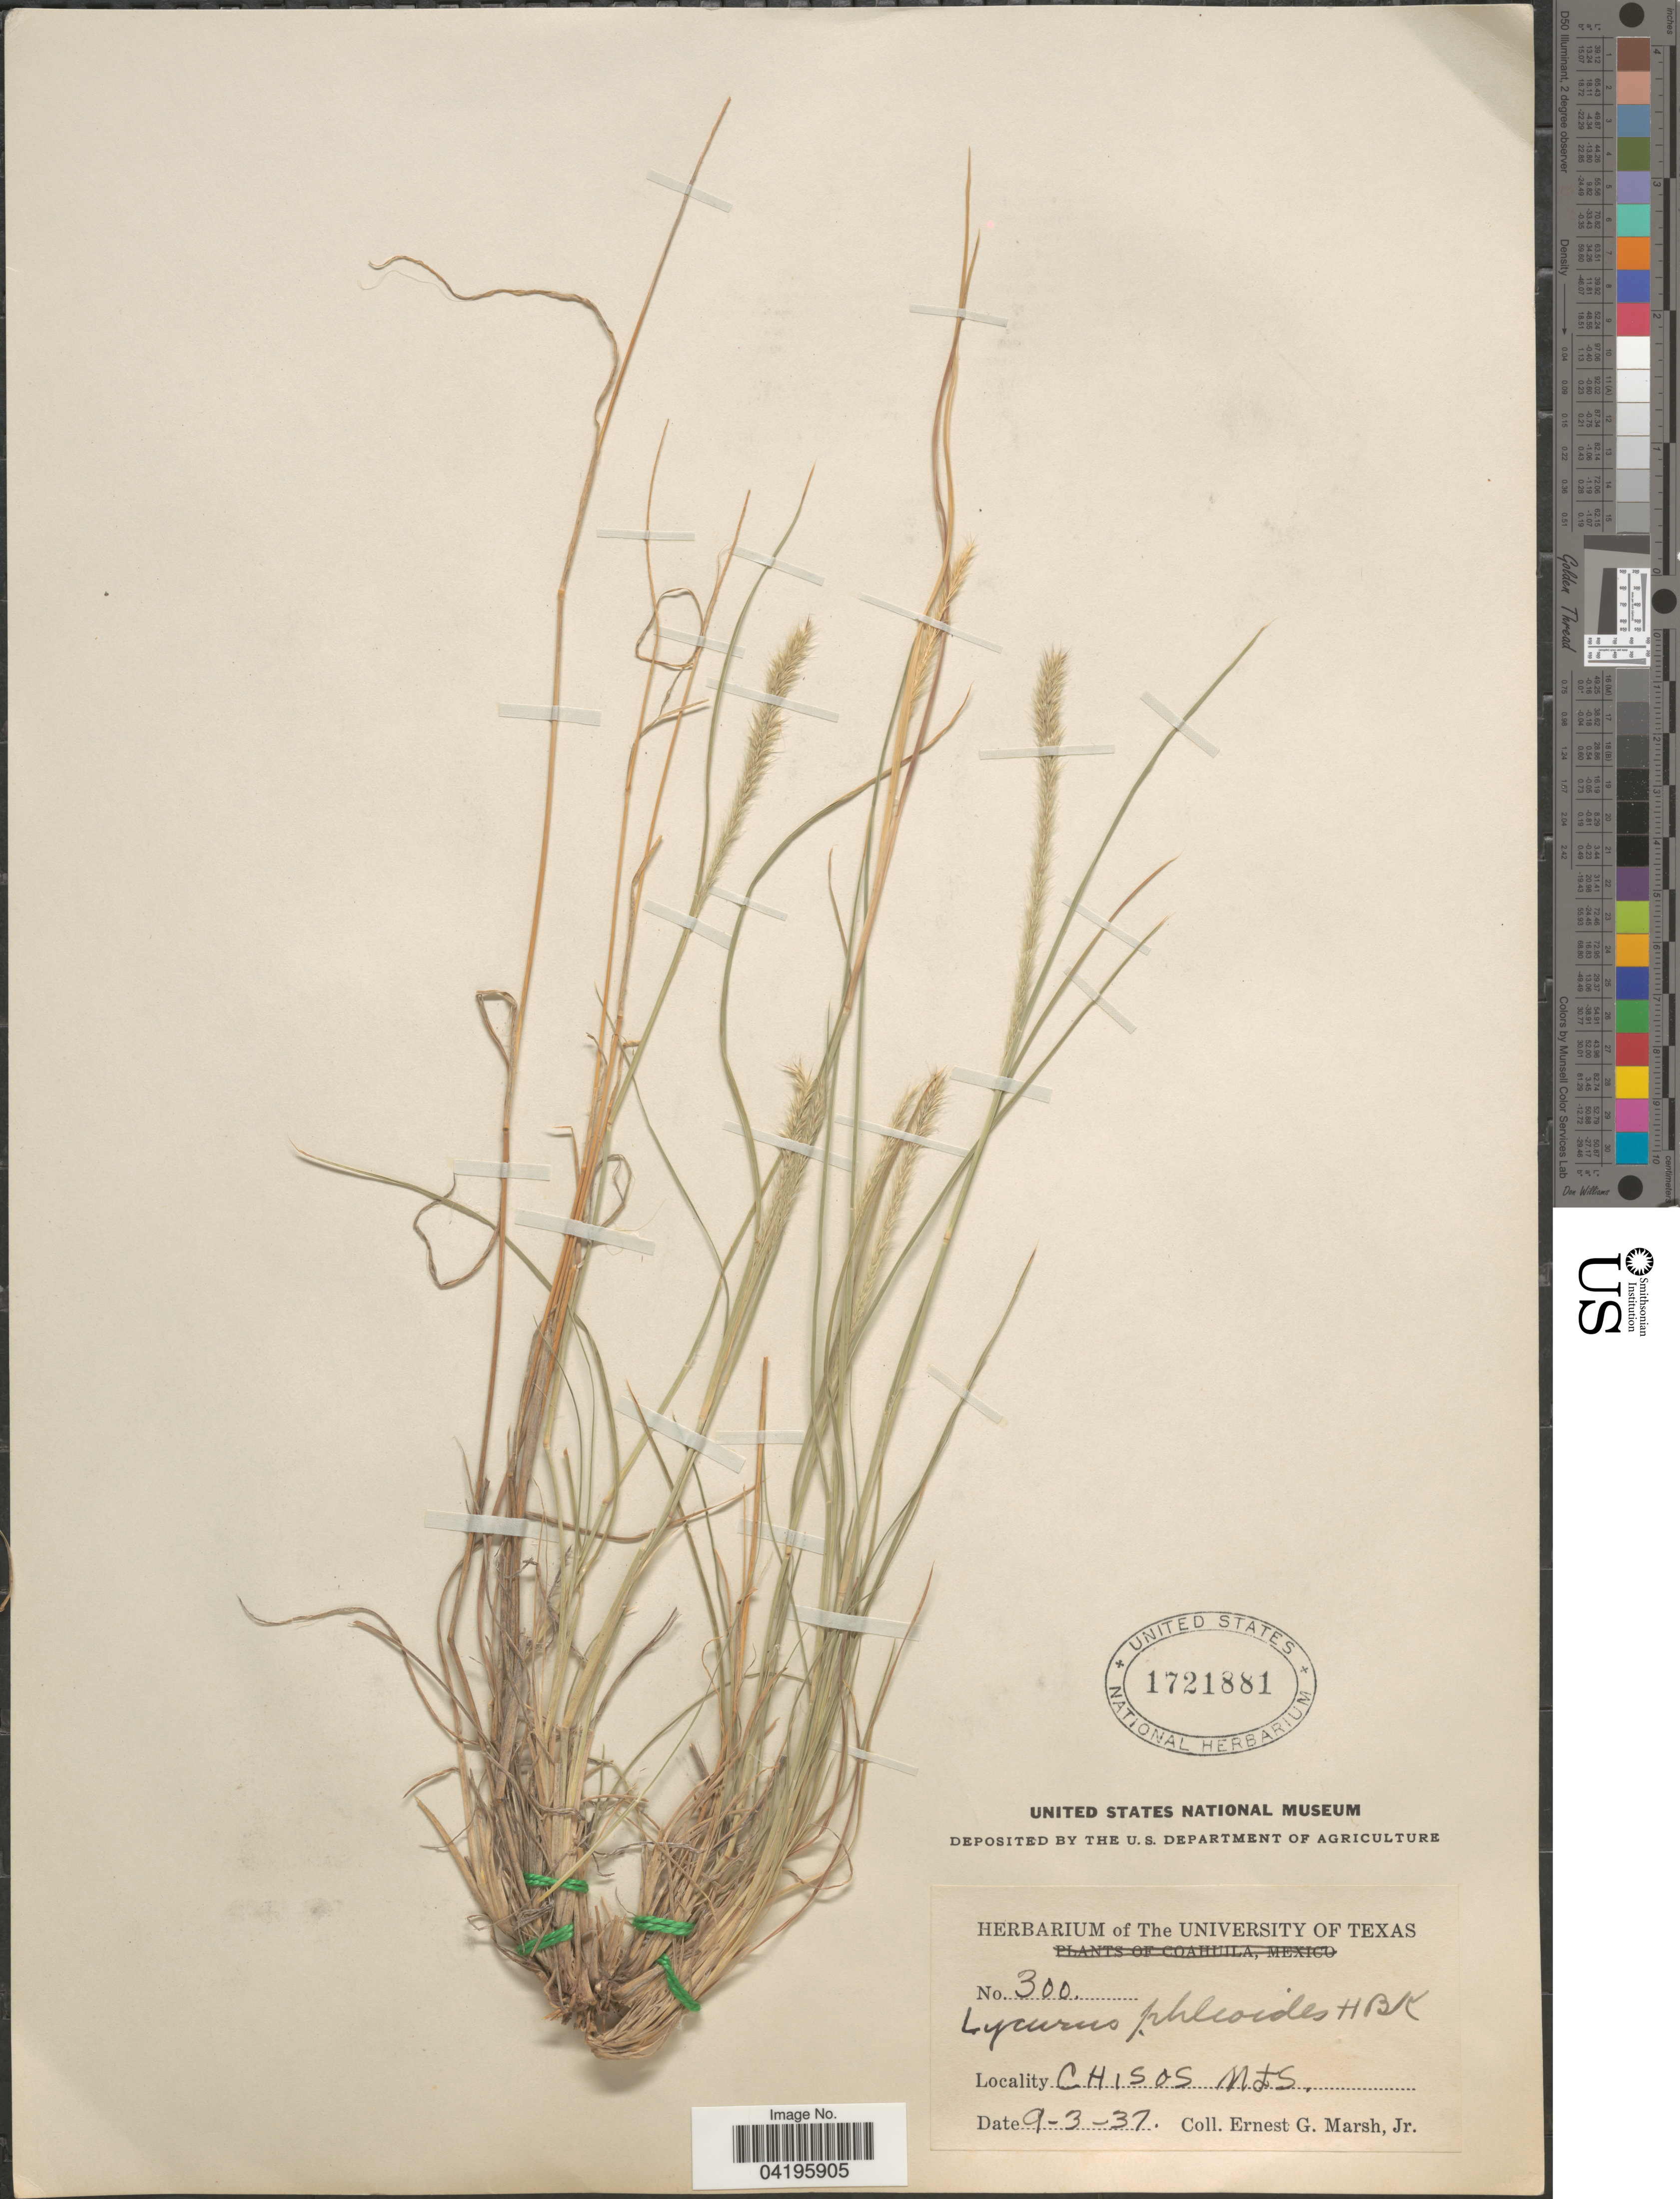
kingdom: Plantae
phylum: Tracheophyta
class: Liliopsida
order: Poales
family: Poaceae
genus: Muhlenbergia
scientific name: Muhlenbergia phleoides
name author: (Kunth) Columbus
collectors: E. G. Marsh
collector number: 300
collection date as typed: Transcribed d/m/y: 3/9/37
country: United States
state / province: Texas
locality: Chisos Mts.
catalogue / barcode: US 1721881